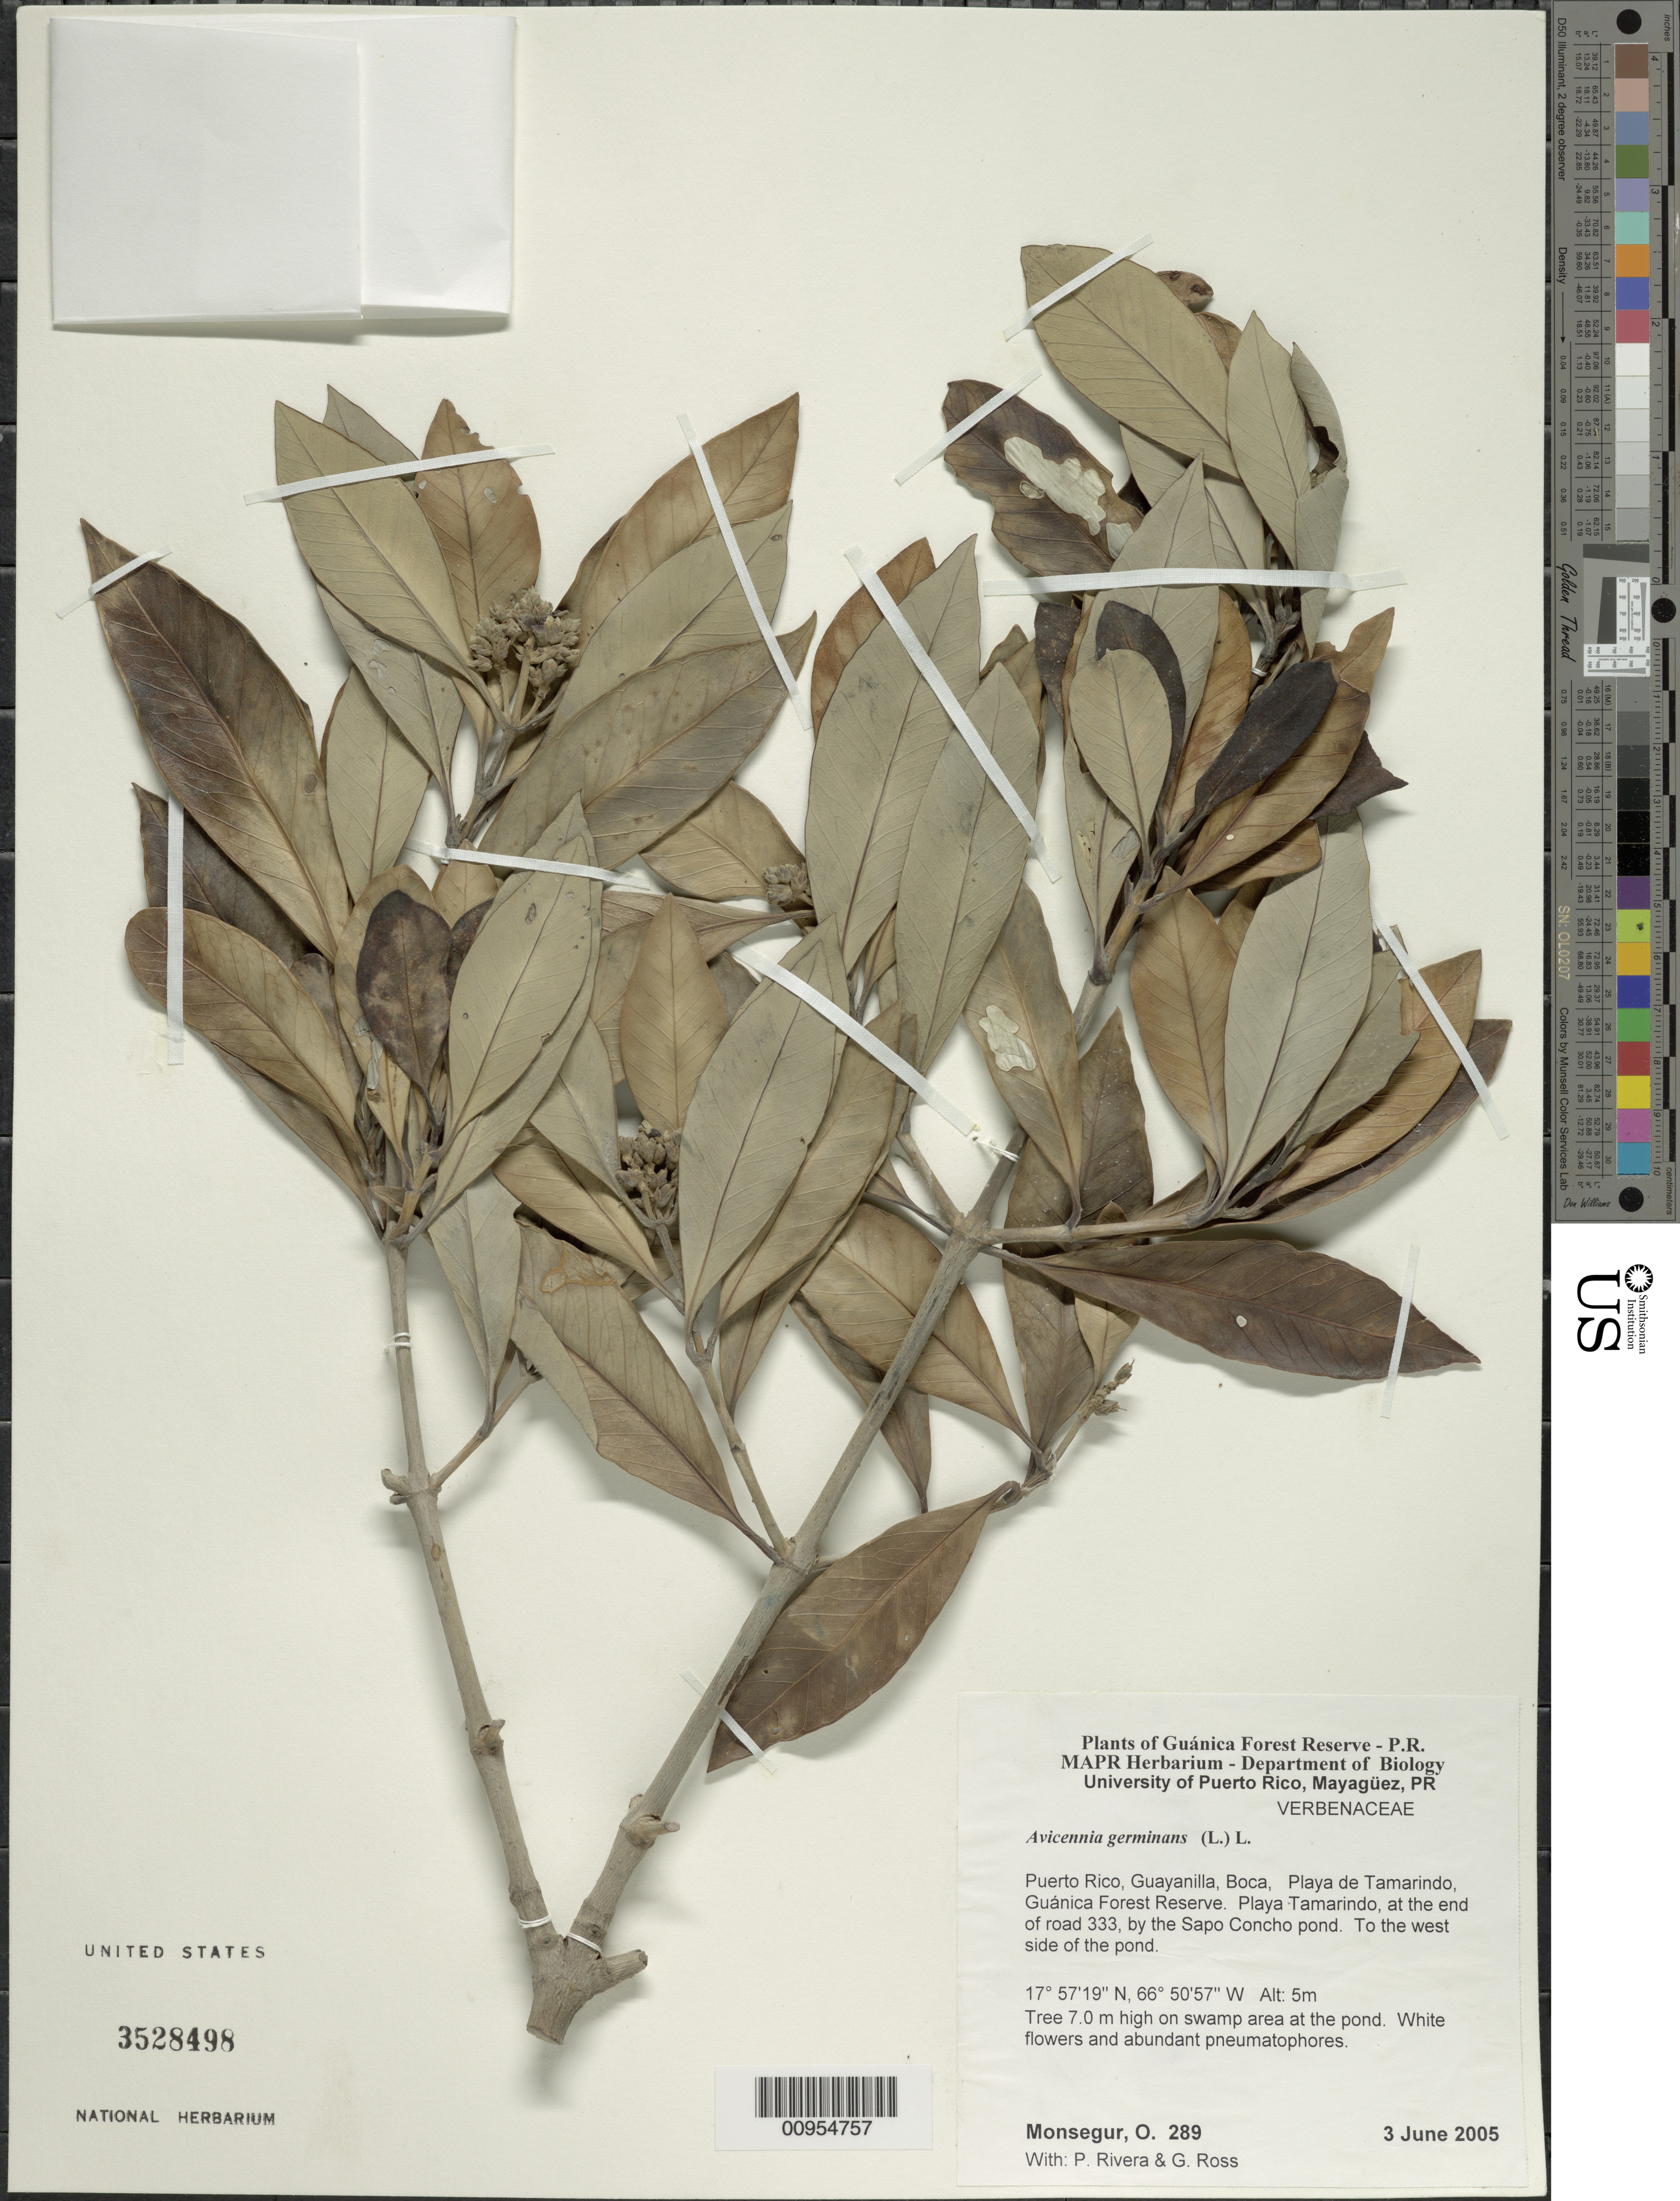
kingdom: Plantae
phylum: Tracheophyta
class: Magnoliopsida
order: Lamiales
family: Acanthaceae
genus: Avicennia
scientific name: Avicennia germinans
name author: (L.) L.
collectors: O. Monsegur, P. Rivera & G. Ross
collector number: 289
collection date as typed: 03 Jun 2005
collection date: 2005-06-03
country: Puerto Rico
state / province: Guayanilla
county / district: Boca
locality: Guánica Forest Reserve. Playa Tamarindo, at the end of road 333, by the Sapo Concho pond. To the west side of the pond.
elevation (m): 5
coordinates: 17.57194, 66.50573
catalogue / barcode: US 3528498